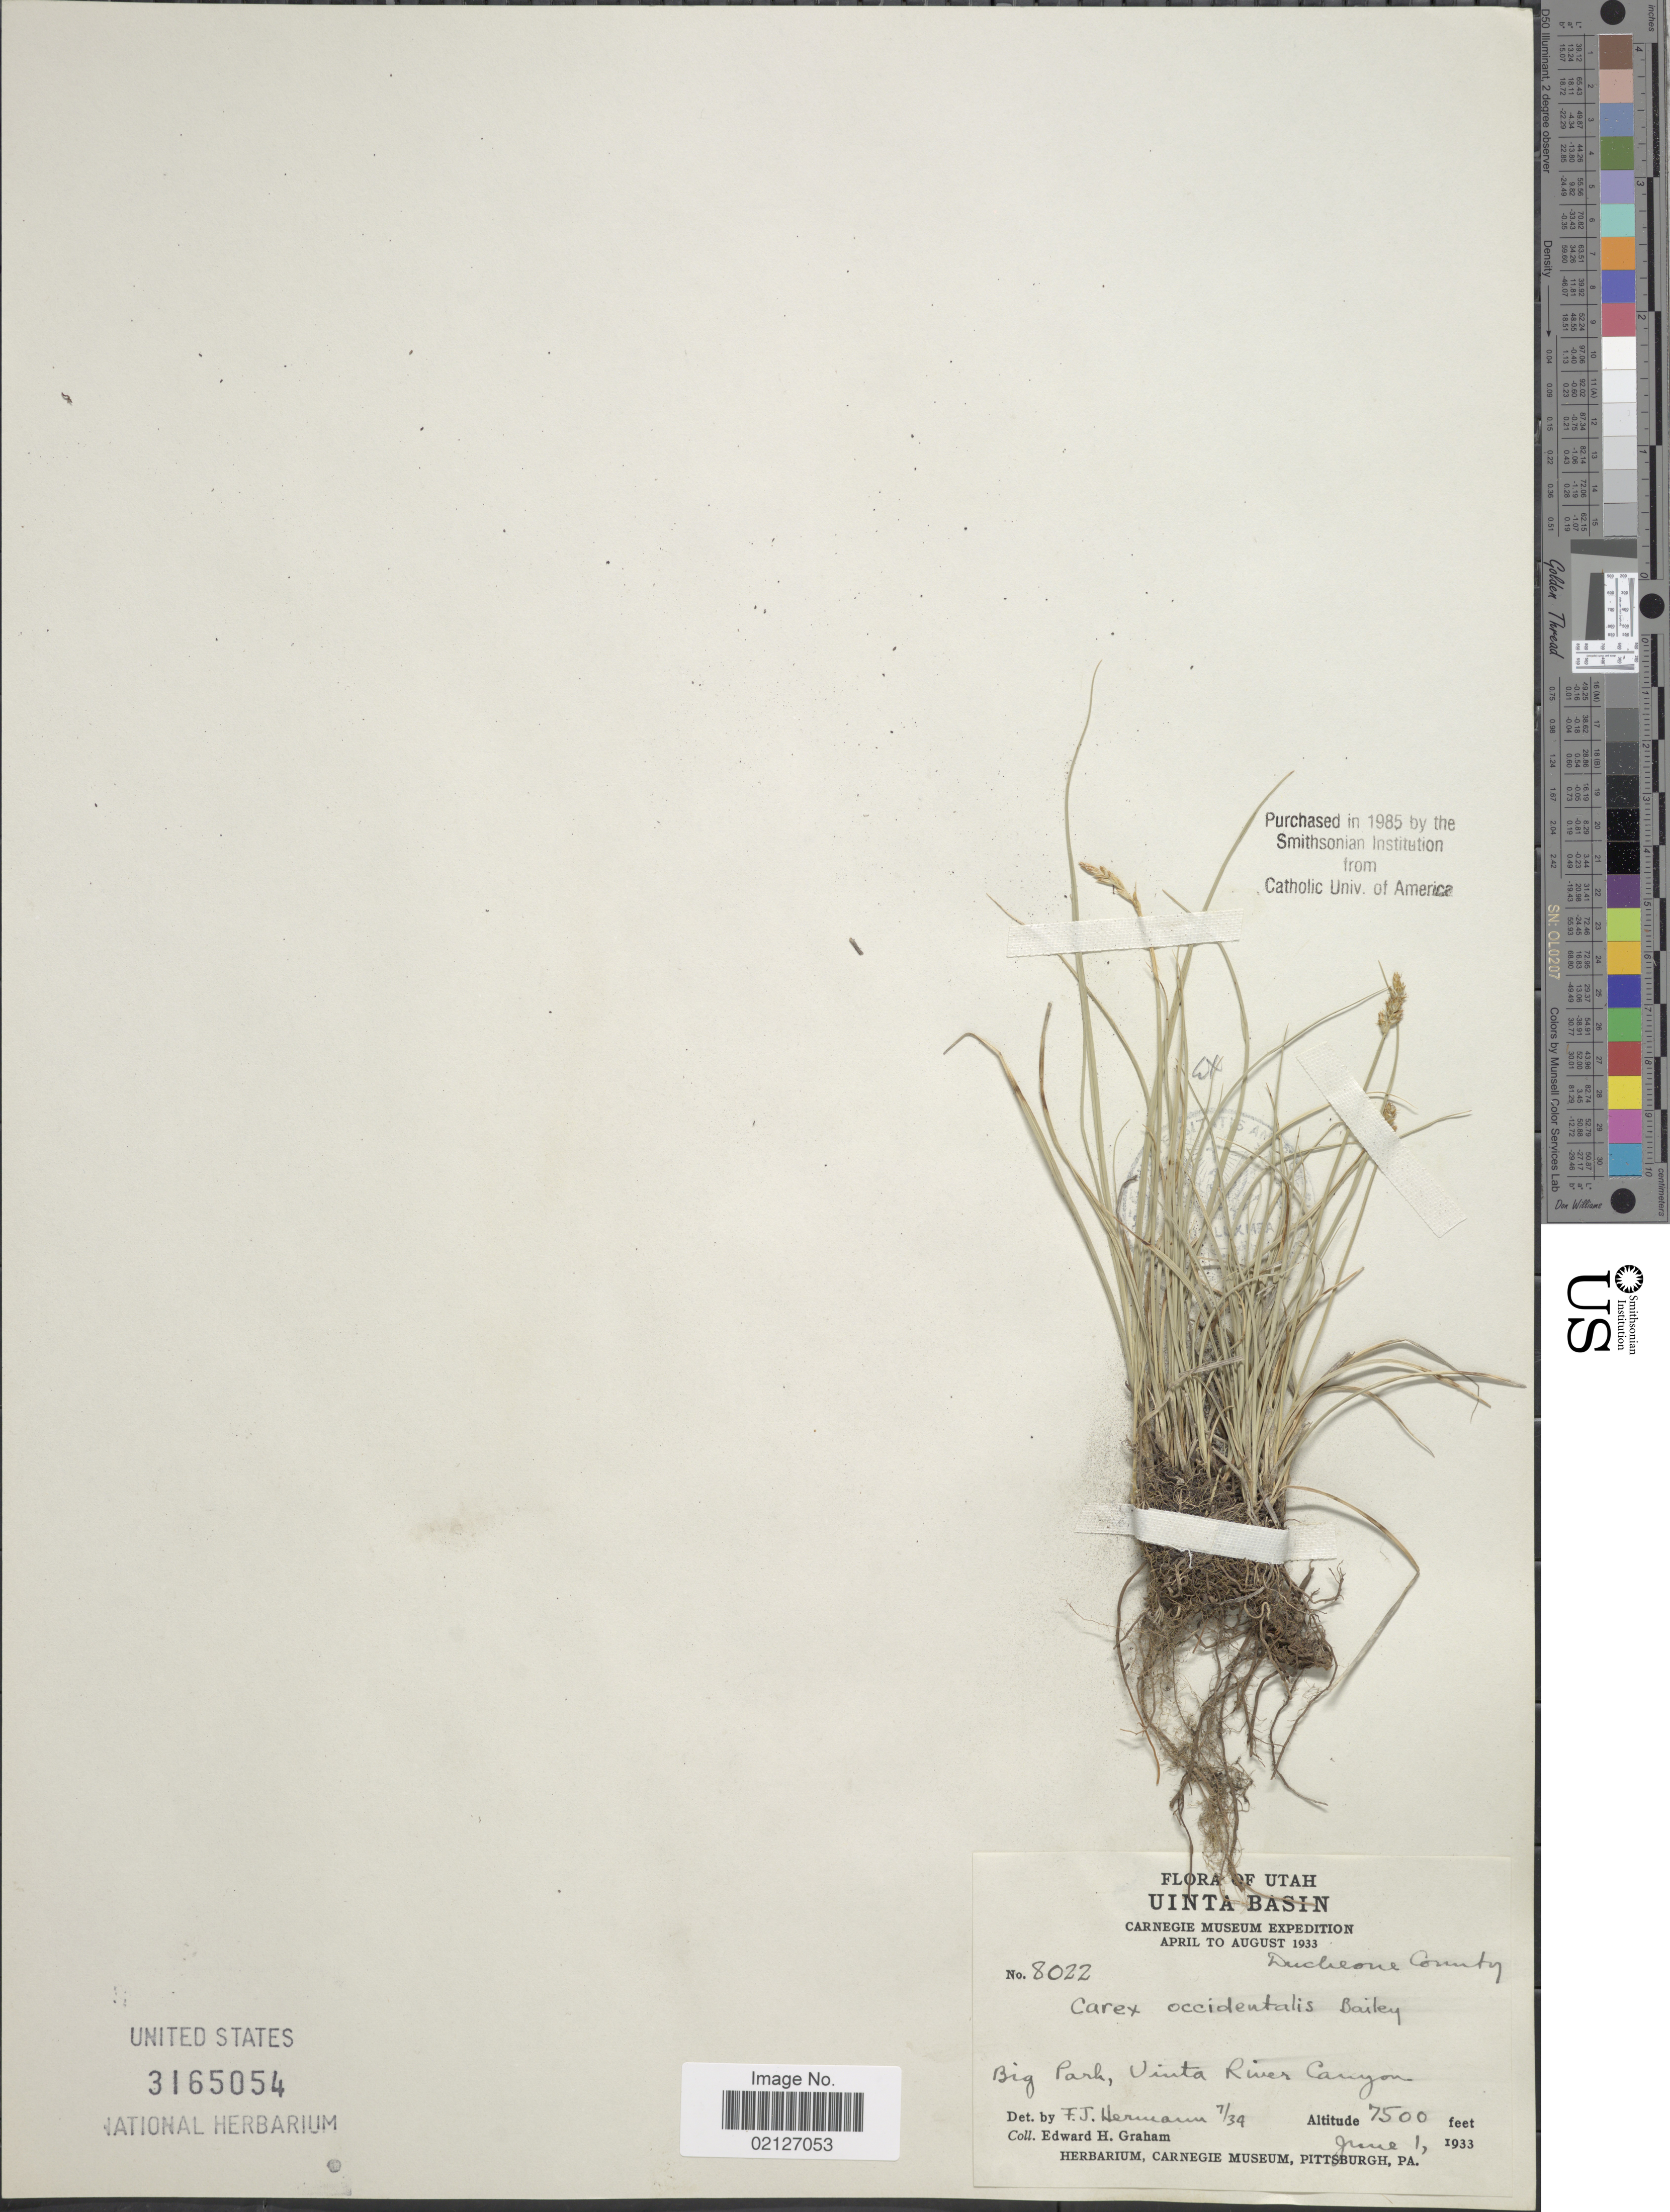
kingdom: Plantae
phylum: Tracheophyta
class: Liliopsida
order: Poales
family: Cyperaceae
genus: Carex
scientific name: Carex occidentalis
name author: L.H. Bailey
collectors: E. H. Graham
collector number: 8022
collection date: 1933-06-01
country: United States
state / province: Utah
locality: Uinta Basin, Big Park, Uinta River Canyon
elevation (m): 2286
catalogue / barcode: US 3165054